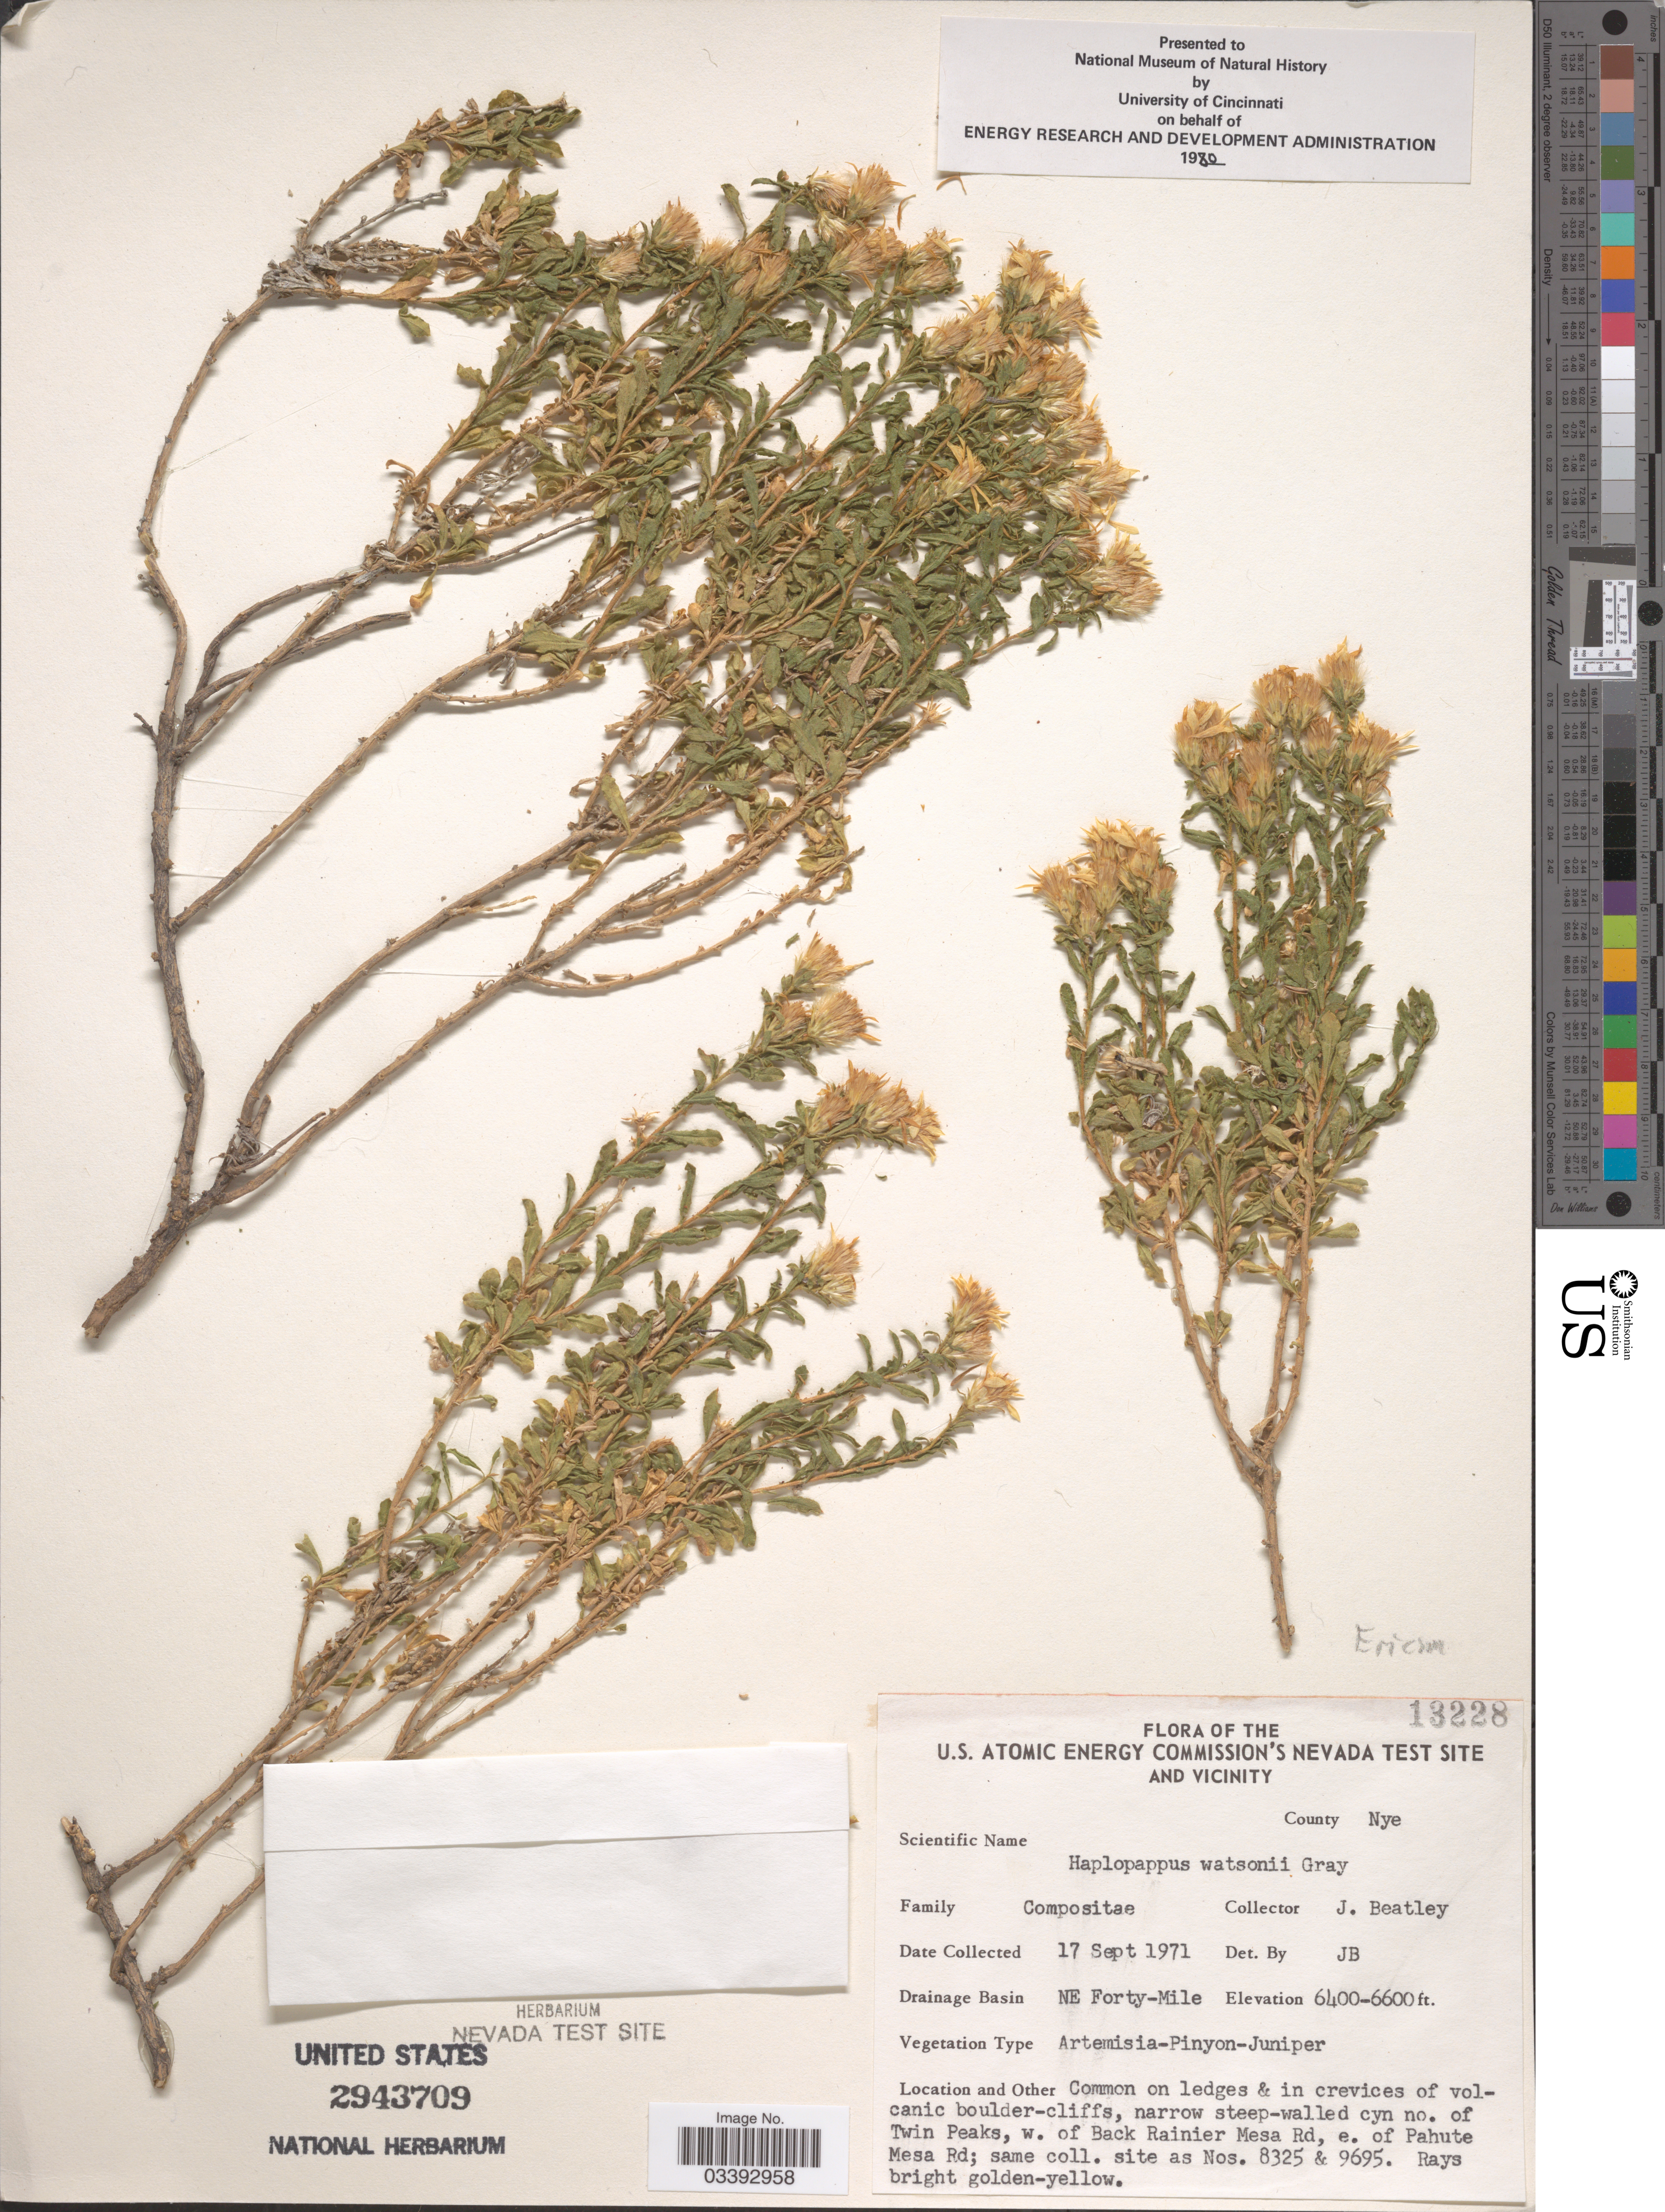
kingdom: Plantae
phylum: Tracheophyta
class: Magnoliopsida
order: Asterales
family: Asteraceae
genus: Ericameria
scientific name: Ericameria watsonii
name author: (A. Gray) G.L. Nesom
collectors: J. C. Beatley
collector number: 13228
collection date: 1971-09-17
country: United States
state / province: Nevada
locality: U.S. Atomic Energy Commission's Nevada Test Site and Vicinity. County Nye, Drainage Basin NE Forty-Mile. Narrow steep-walled cyn no. of Twin Peaks, w. of Back Rainier Mesa Rd, e. of Pahute Mesa Rd.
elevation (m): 1951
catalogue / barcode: US 2943709